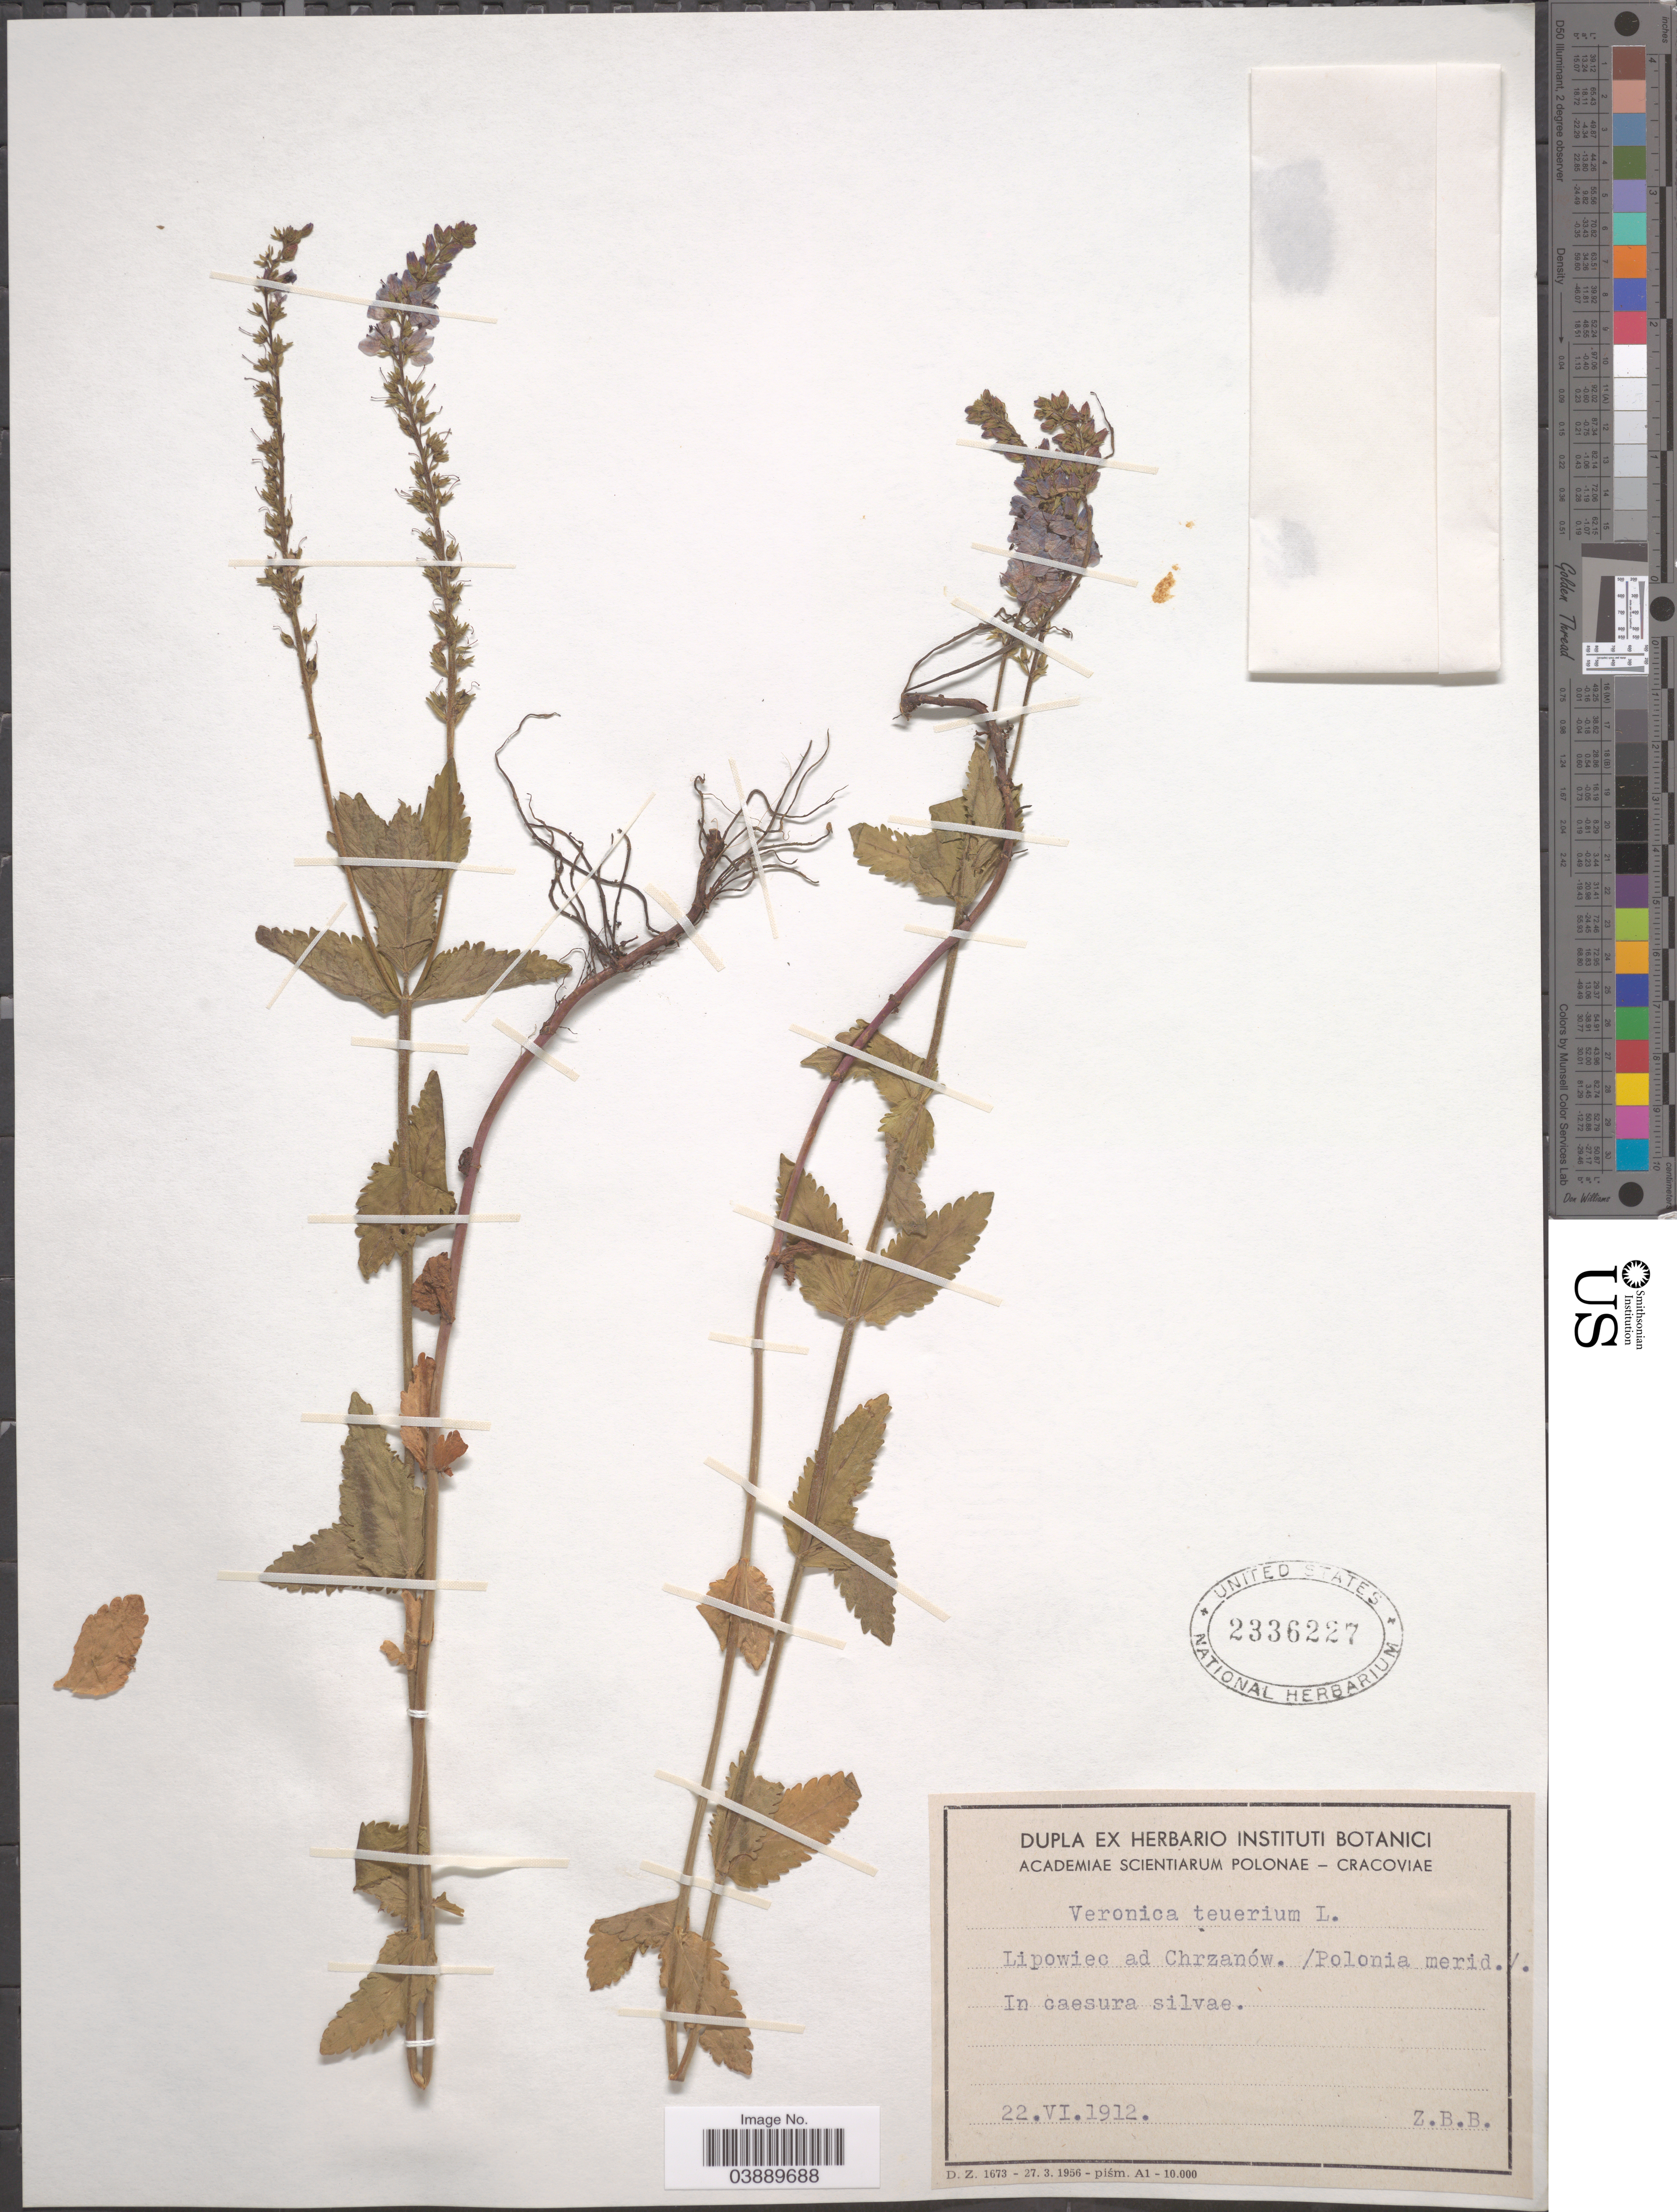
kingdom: Plantae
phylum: Tracheophyta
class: Magnoliopsida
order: Lamiales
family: Plantaginaceae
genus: Veronica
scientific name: Veronica teucrium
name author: L.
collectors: Z. B. B.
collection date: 1912-06-22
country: Poland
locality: Lipowiec ad Chrzanów. /Polonia merid./. In caesura silvae.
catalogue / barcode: US 2336227